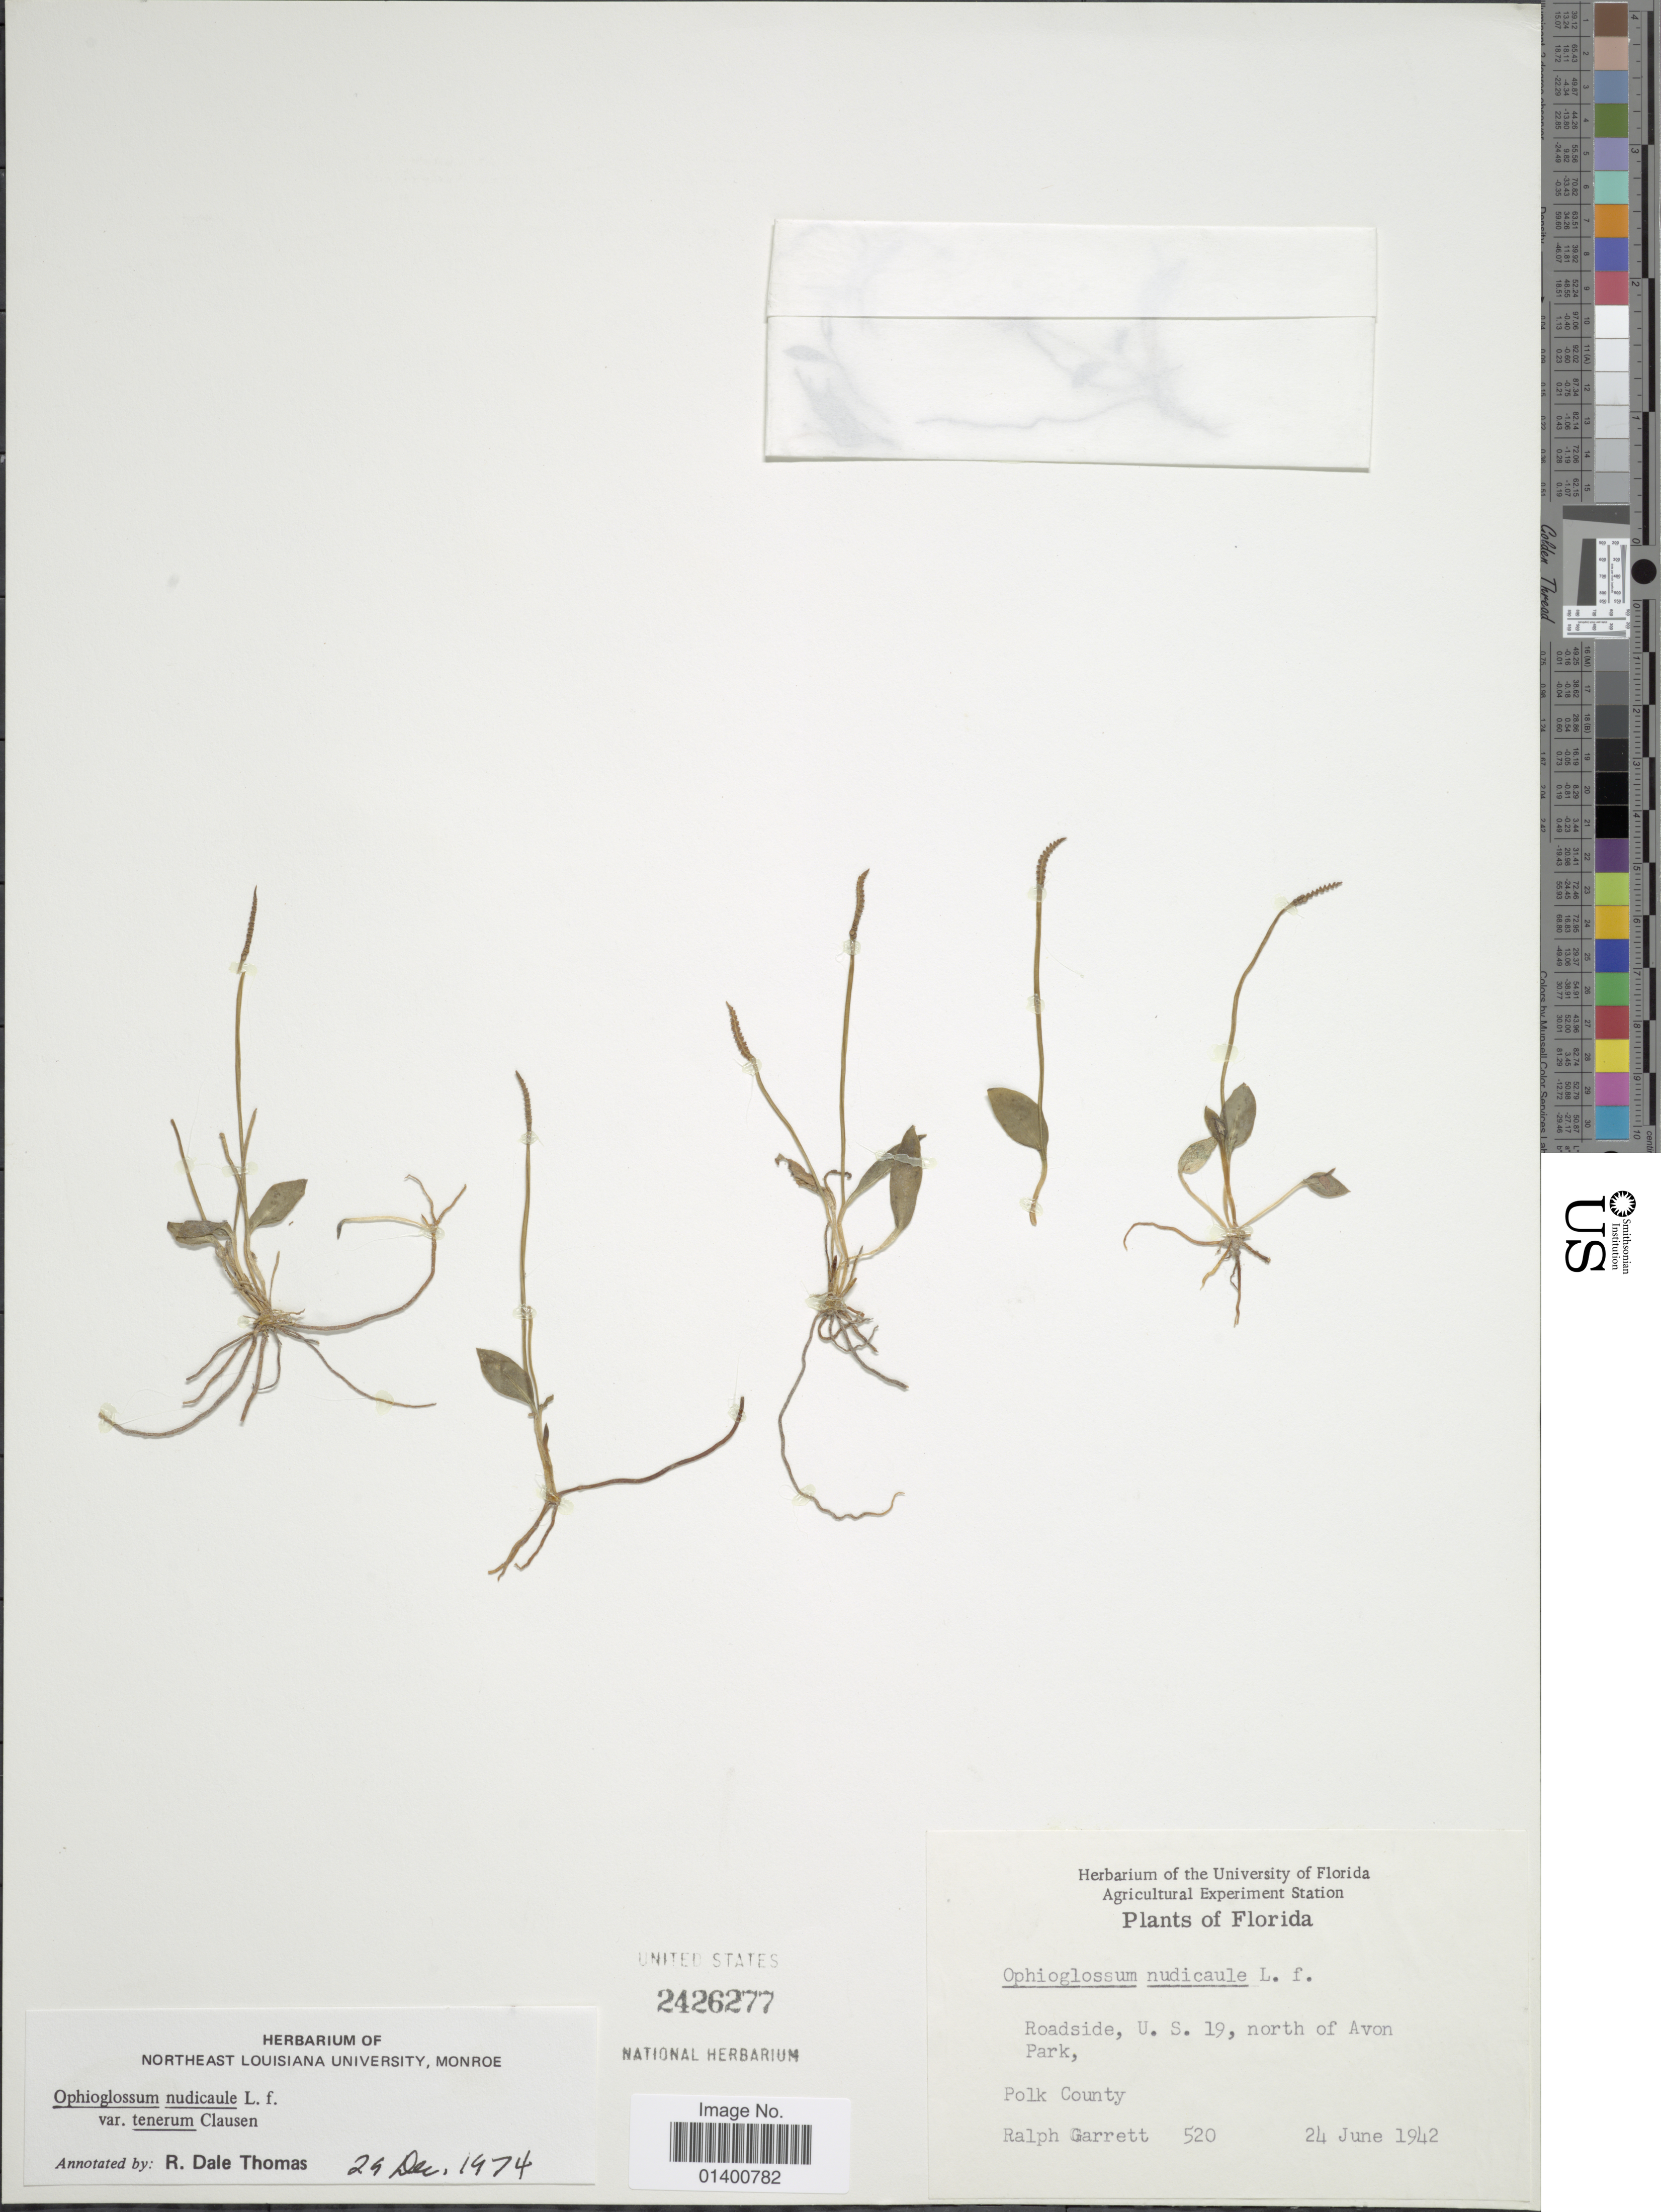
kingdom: Plantae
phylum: Tracheophyta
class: Polypodiopsida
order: Ophioglossales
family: Ophioglossaceae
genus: Ophioglossum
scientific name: Ophioglossum nudicaule var. tenerum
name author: (Mett. ex Prantl) R.T. Clausen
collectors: R. Garrett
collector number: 520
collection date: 1942-06-24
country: United States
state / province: Florida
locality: Roadside, U.S. 19, north of Avon Park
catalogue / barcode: US 2426277